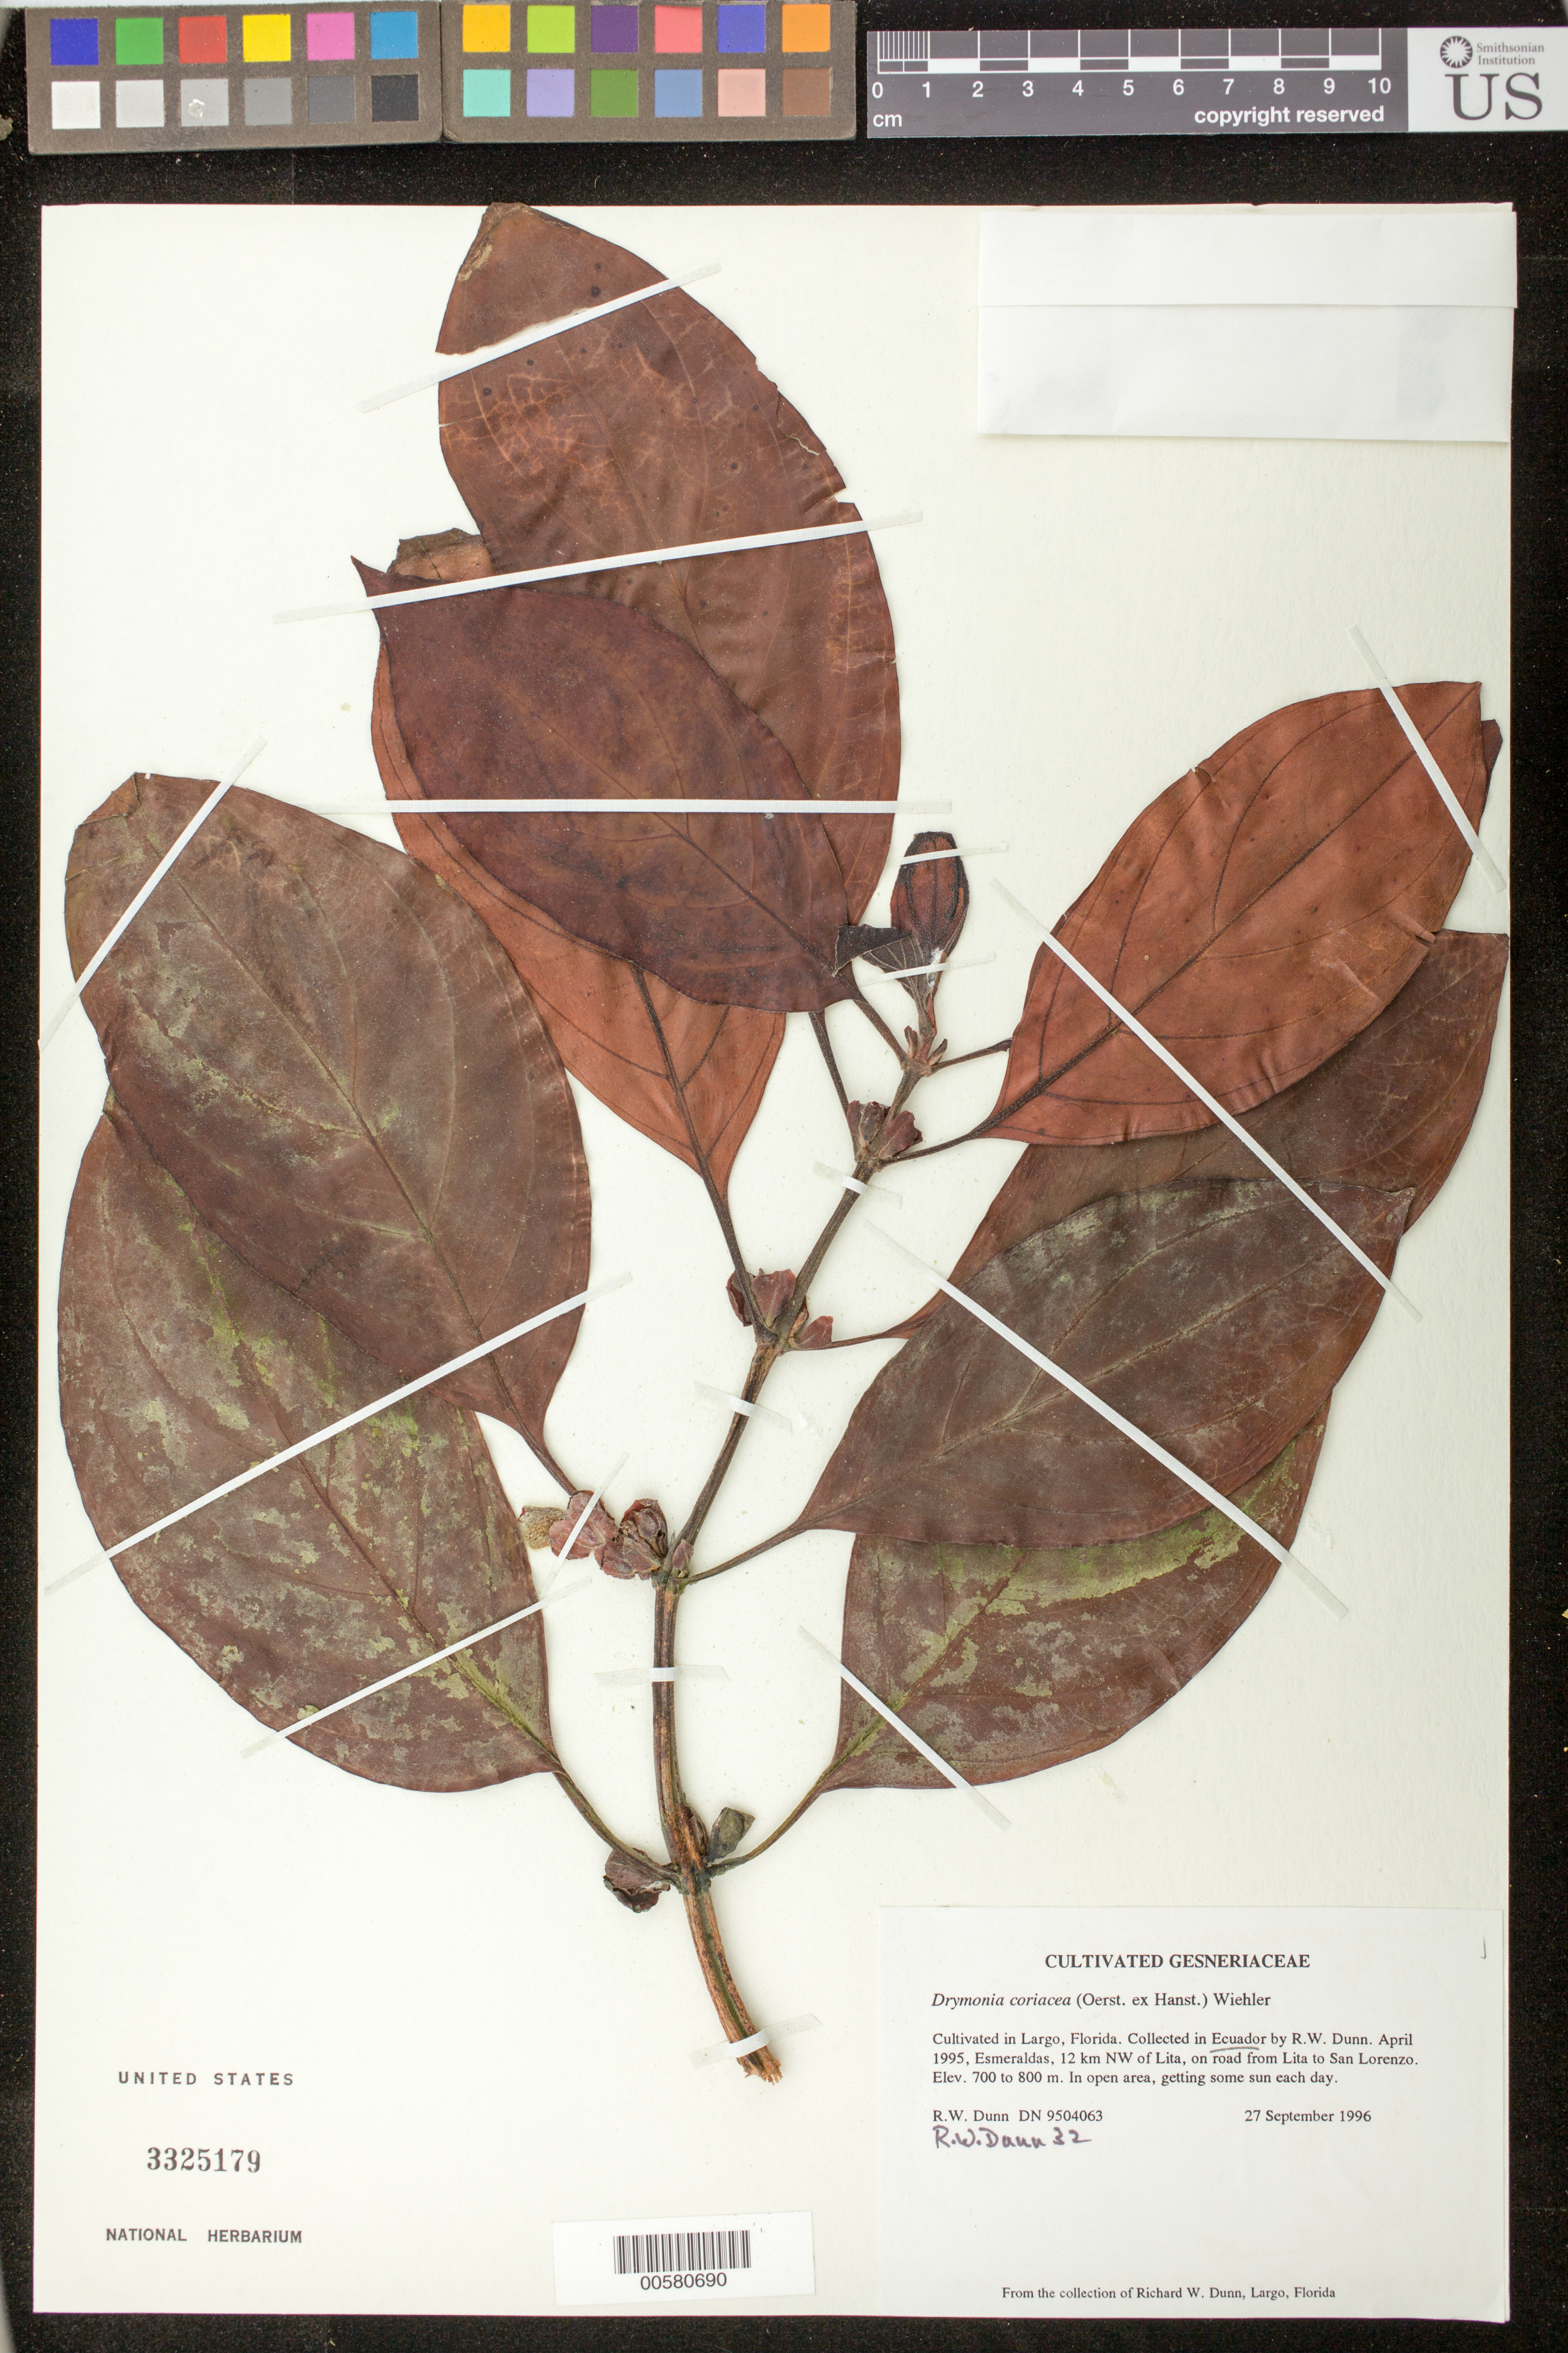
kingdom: Plantae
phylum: Tracheophyta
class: Magnoliopsida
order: Lamiales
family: Gesneriaceae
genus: Drymonia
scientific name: Drymonia coriacea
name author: (Oerst. ex Hanst.) Wiehler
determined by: Skog, Laurence E.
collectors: R. Dunn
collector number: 32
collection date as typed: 27 Sep 1996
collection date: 1996-09-27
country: Ecuador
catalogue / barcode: US 3325179